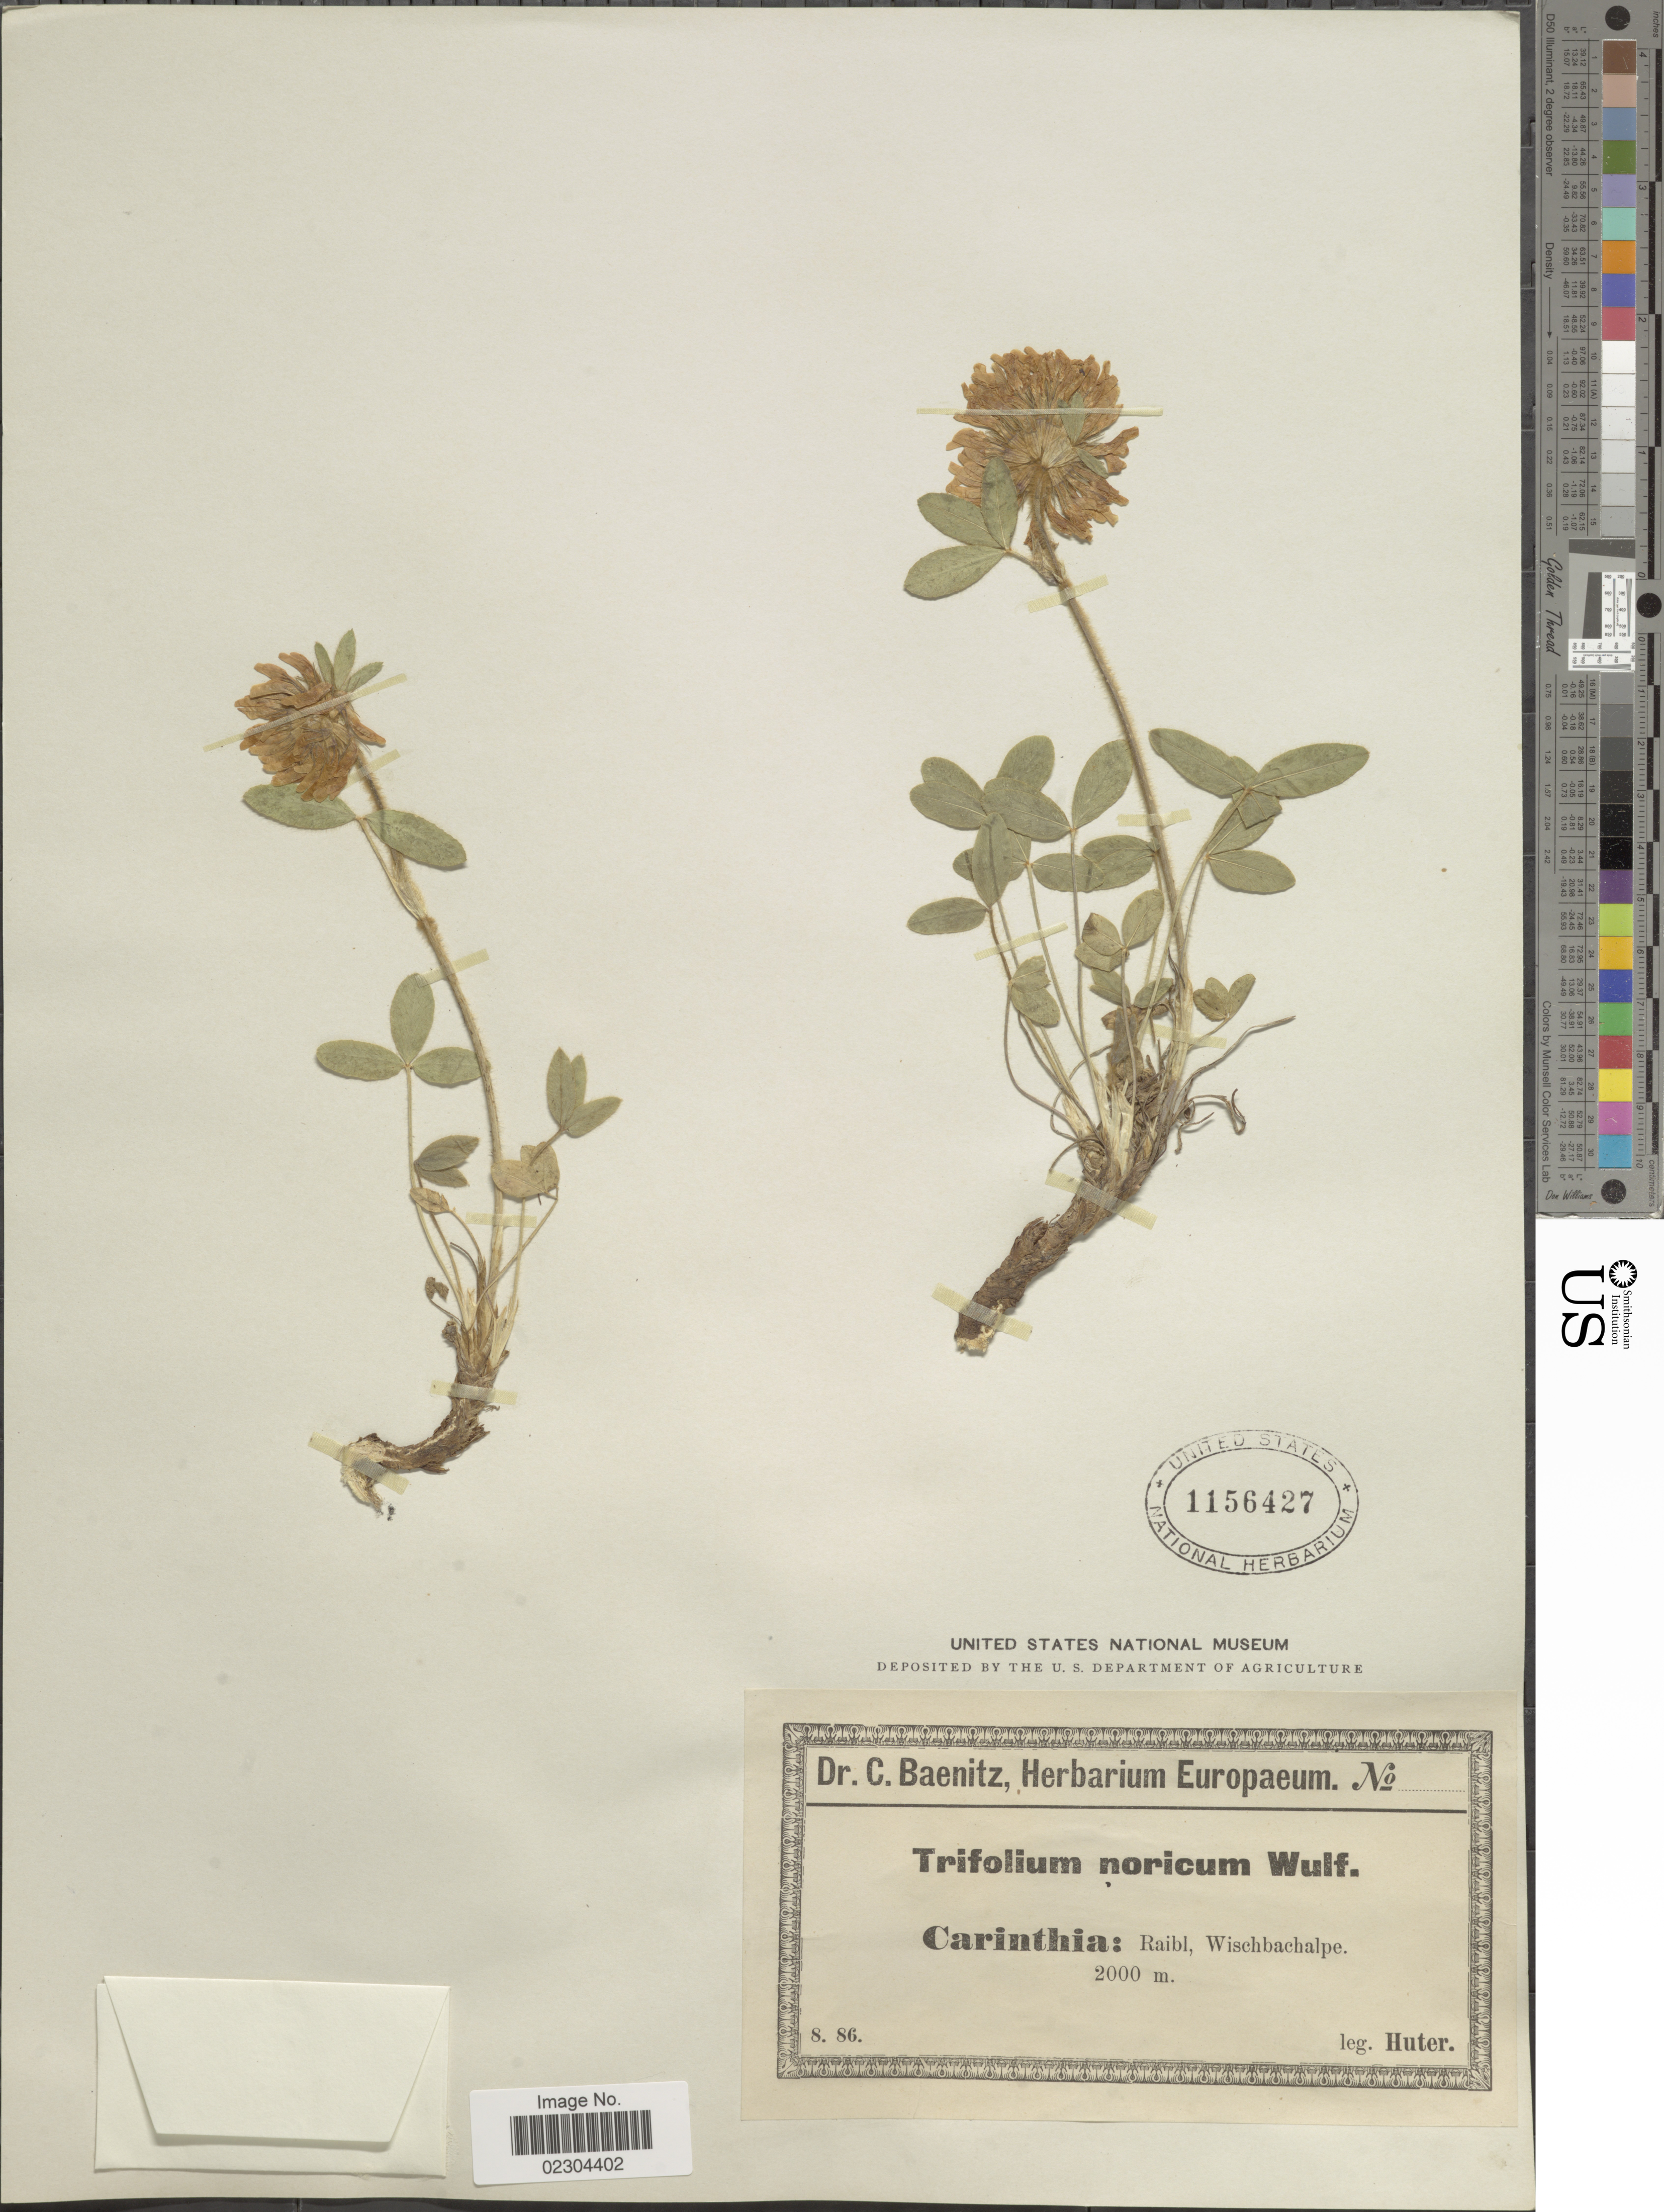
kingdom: Plantae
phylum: Tracheophyta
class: Magnoliopsida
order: Fabales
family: Fabaceae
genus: Trifolium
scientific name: Trifolium noricum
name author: Wulfen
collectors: -. Huter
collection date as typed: Transcribed d/m/y: /8/86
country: Austria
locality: Carinthia: Raibl, Wischbachalpe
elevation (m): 2000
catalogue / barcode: US 1156427